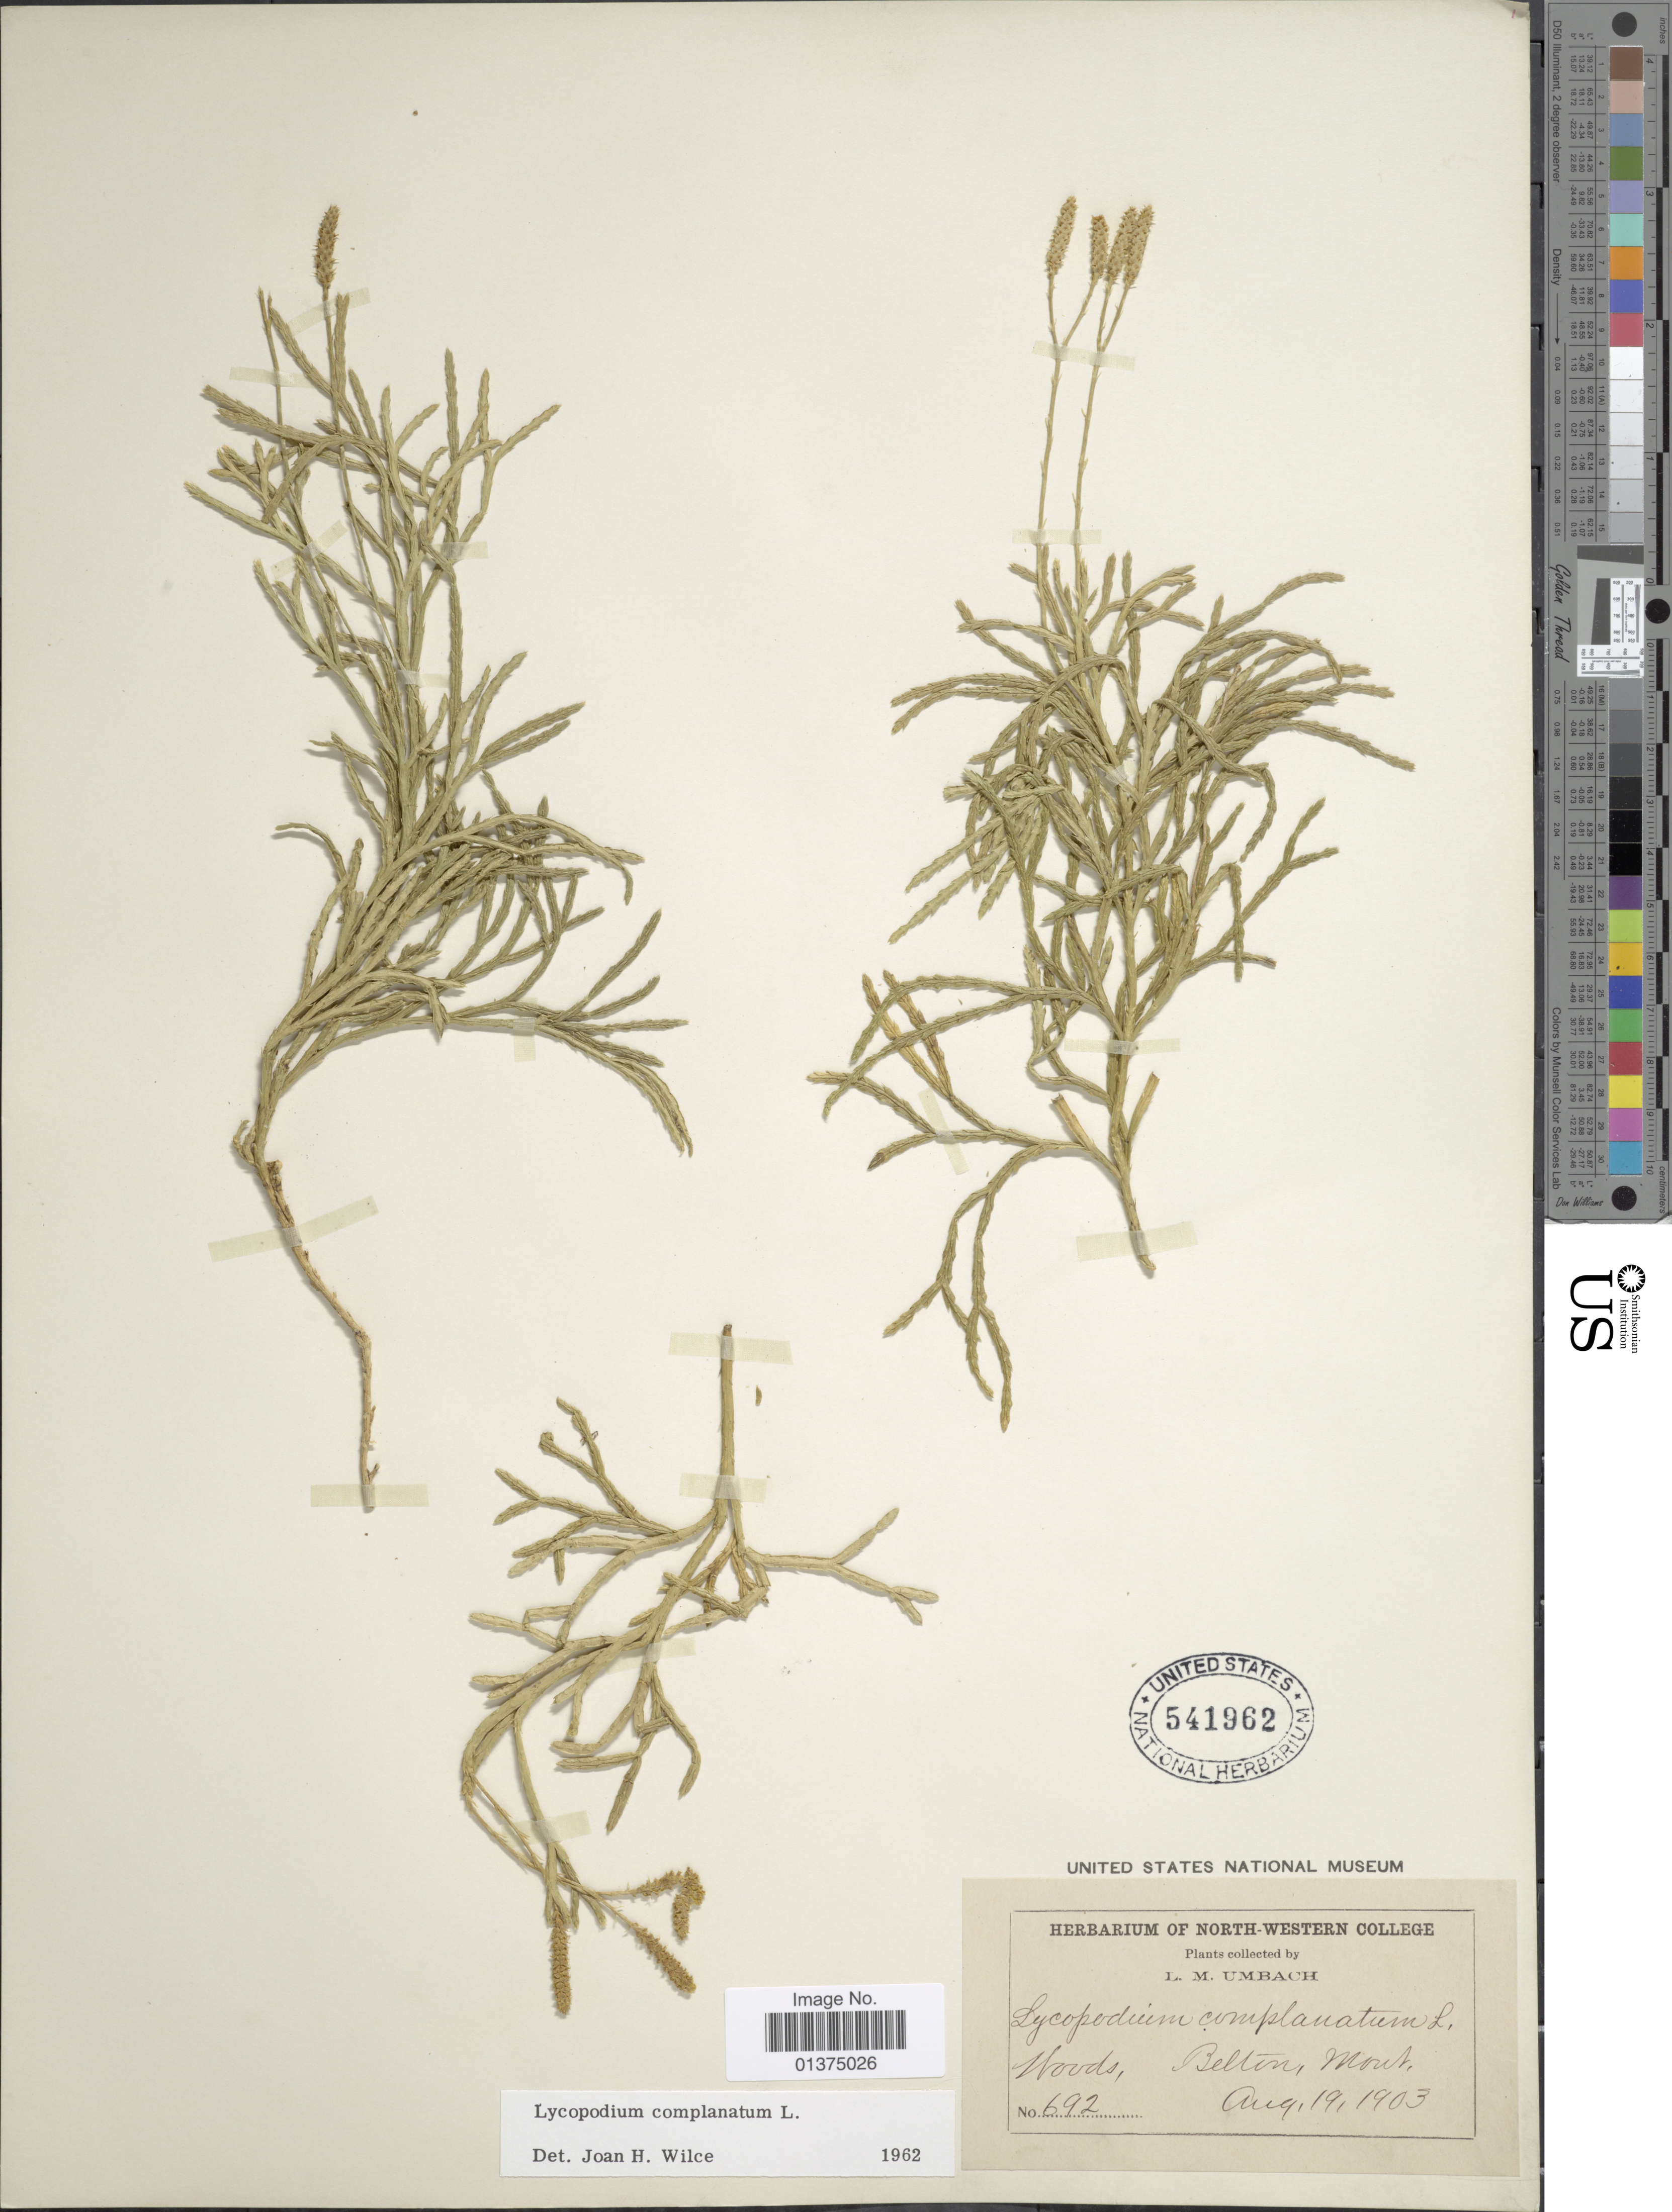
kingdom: Plantae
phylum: Tracheophyta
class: Lycopodiopsida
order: Lycopodiales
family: Lycopodiaceae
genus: Diphasiastrum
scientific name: Diphasiastrum complanatum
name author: (L.) Holub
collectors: L. M. Umbach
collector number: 692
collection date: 1903-08-19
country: United States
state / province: Montana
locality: Woods, Belton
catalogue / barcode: US 541962